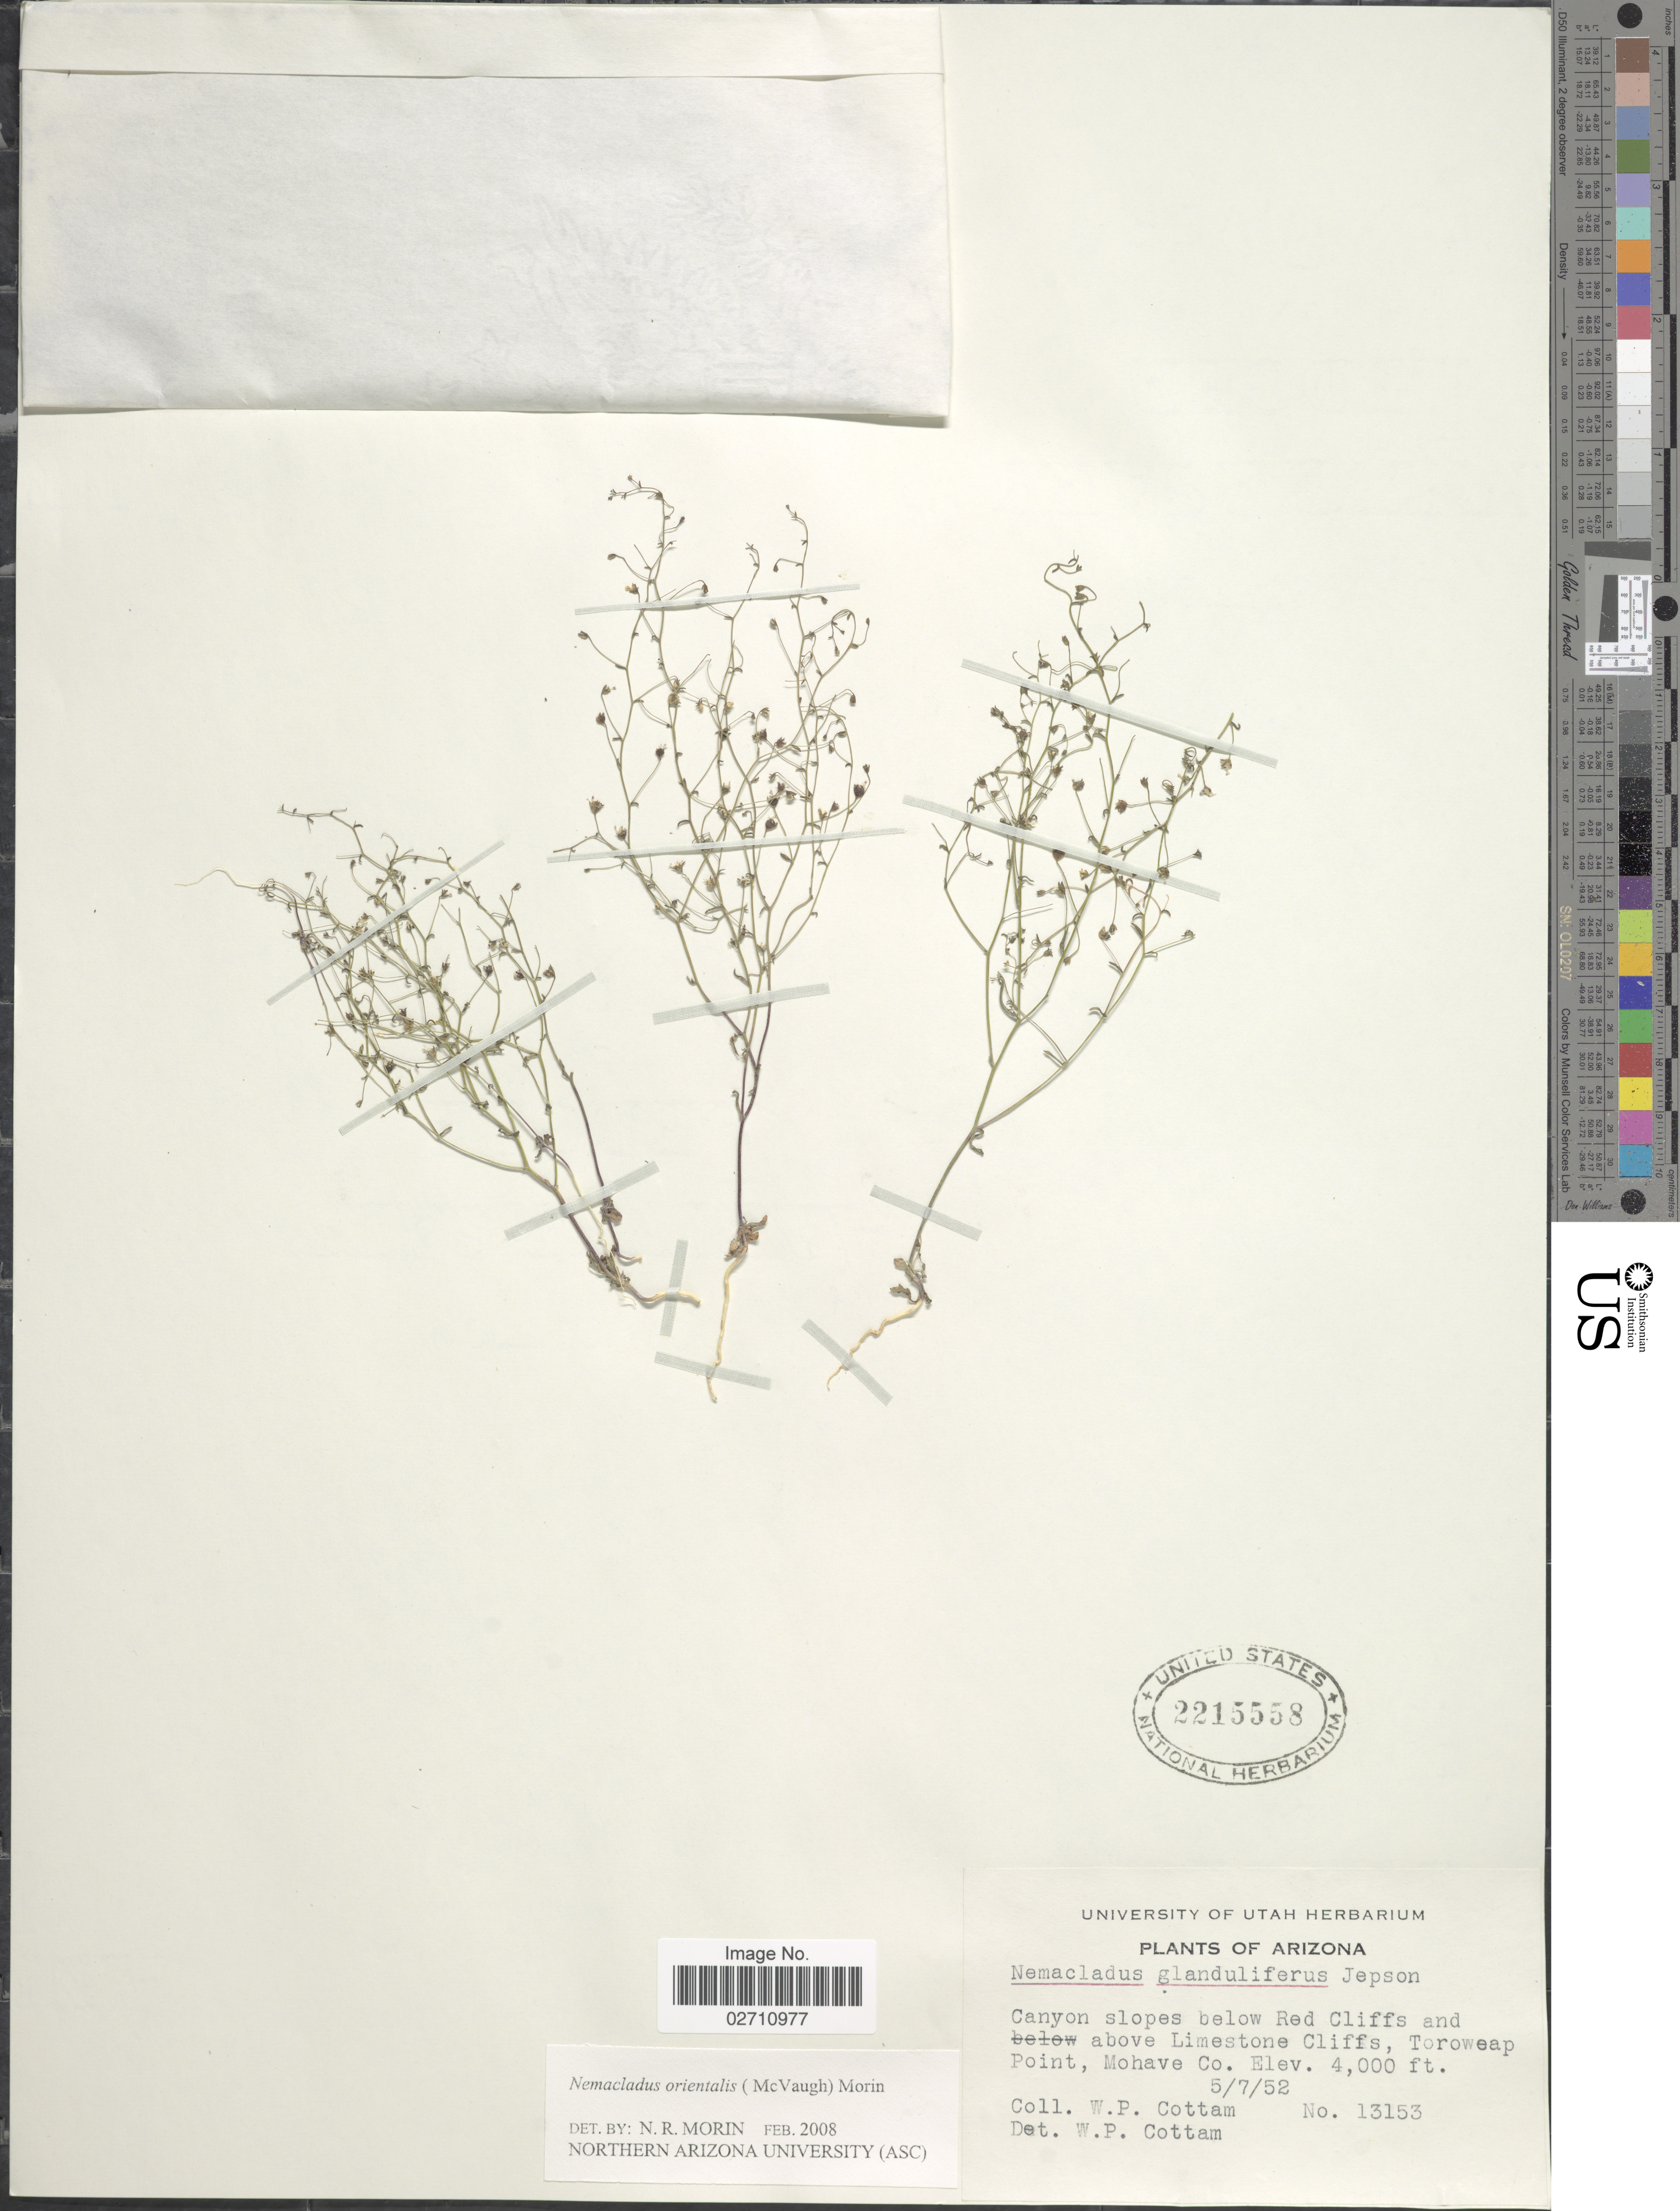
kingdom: Plantae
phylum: Tracheophyta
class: Magnoliopsida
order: Asterales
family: Campanulaceae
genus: Nemacladus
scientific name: Nemacladus orientalis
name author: (McVaugh) Morin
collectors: W. Cottam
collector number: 13153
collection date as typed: Transcribed d/m/y: 5/7/52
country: United States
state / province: Arizona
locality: Canyon slopes below Red Cliffs and above Limestone Cliffs, Toroweap Point, Mohave Co.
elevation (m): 1219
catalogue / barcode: US 2215558